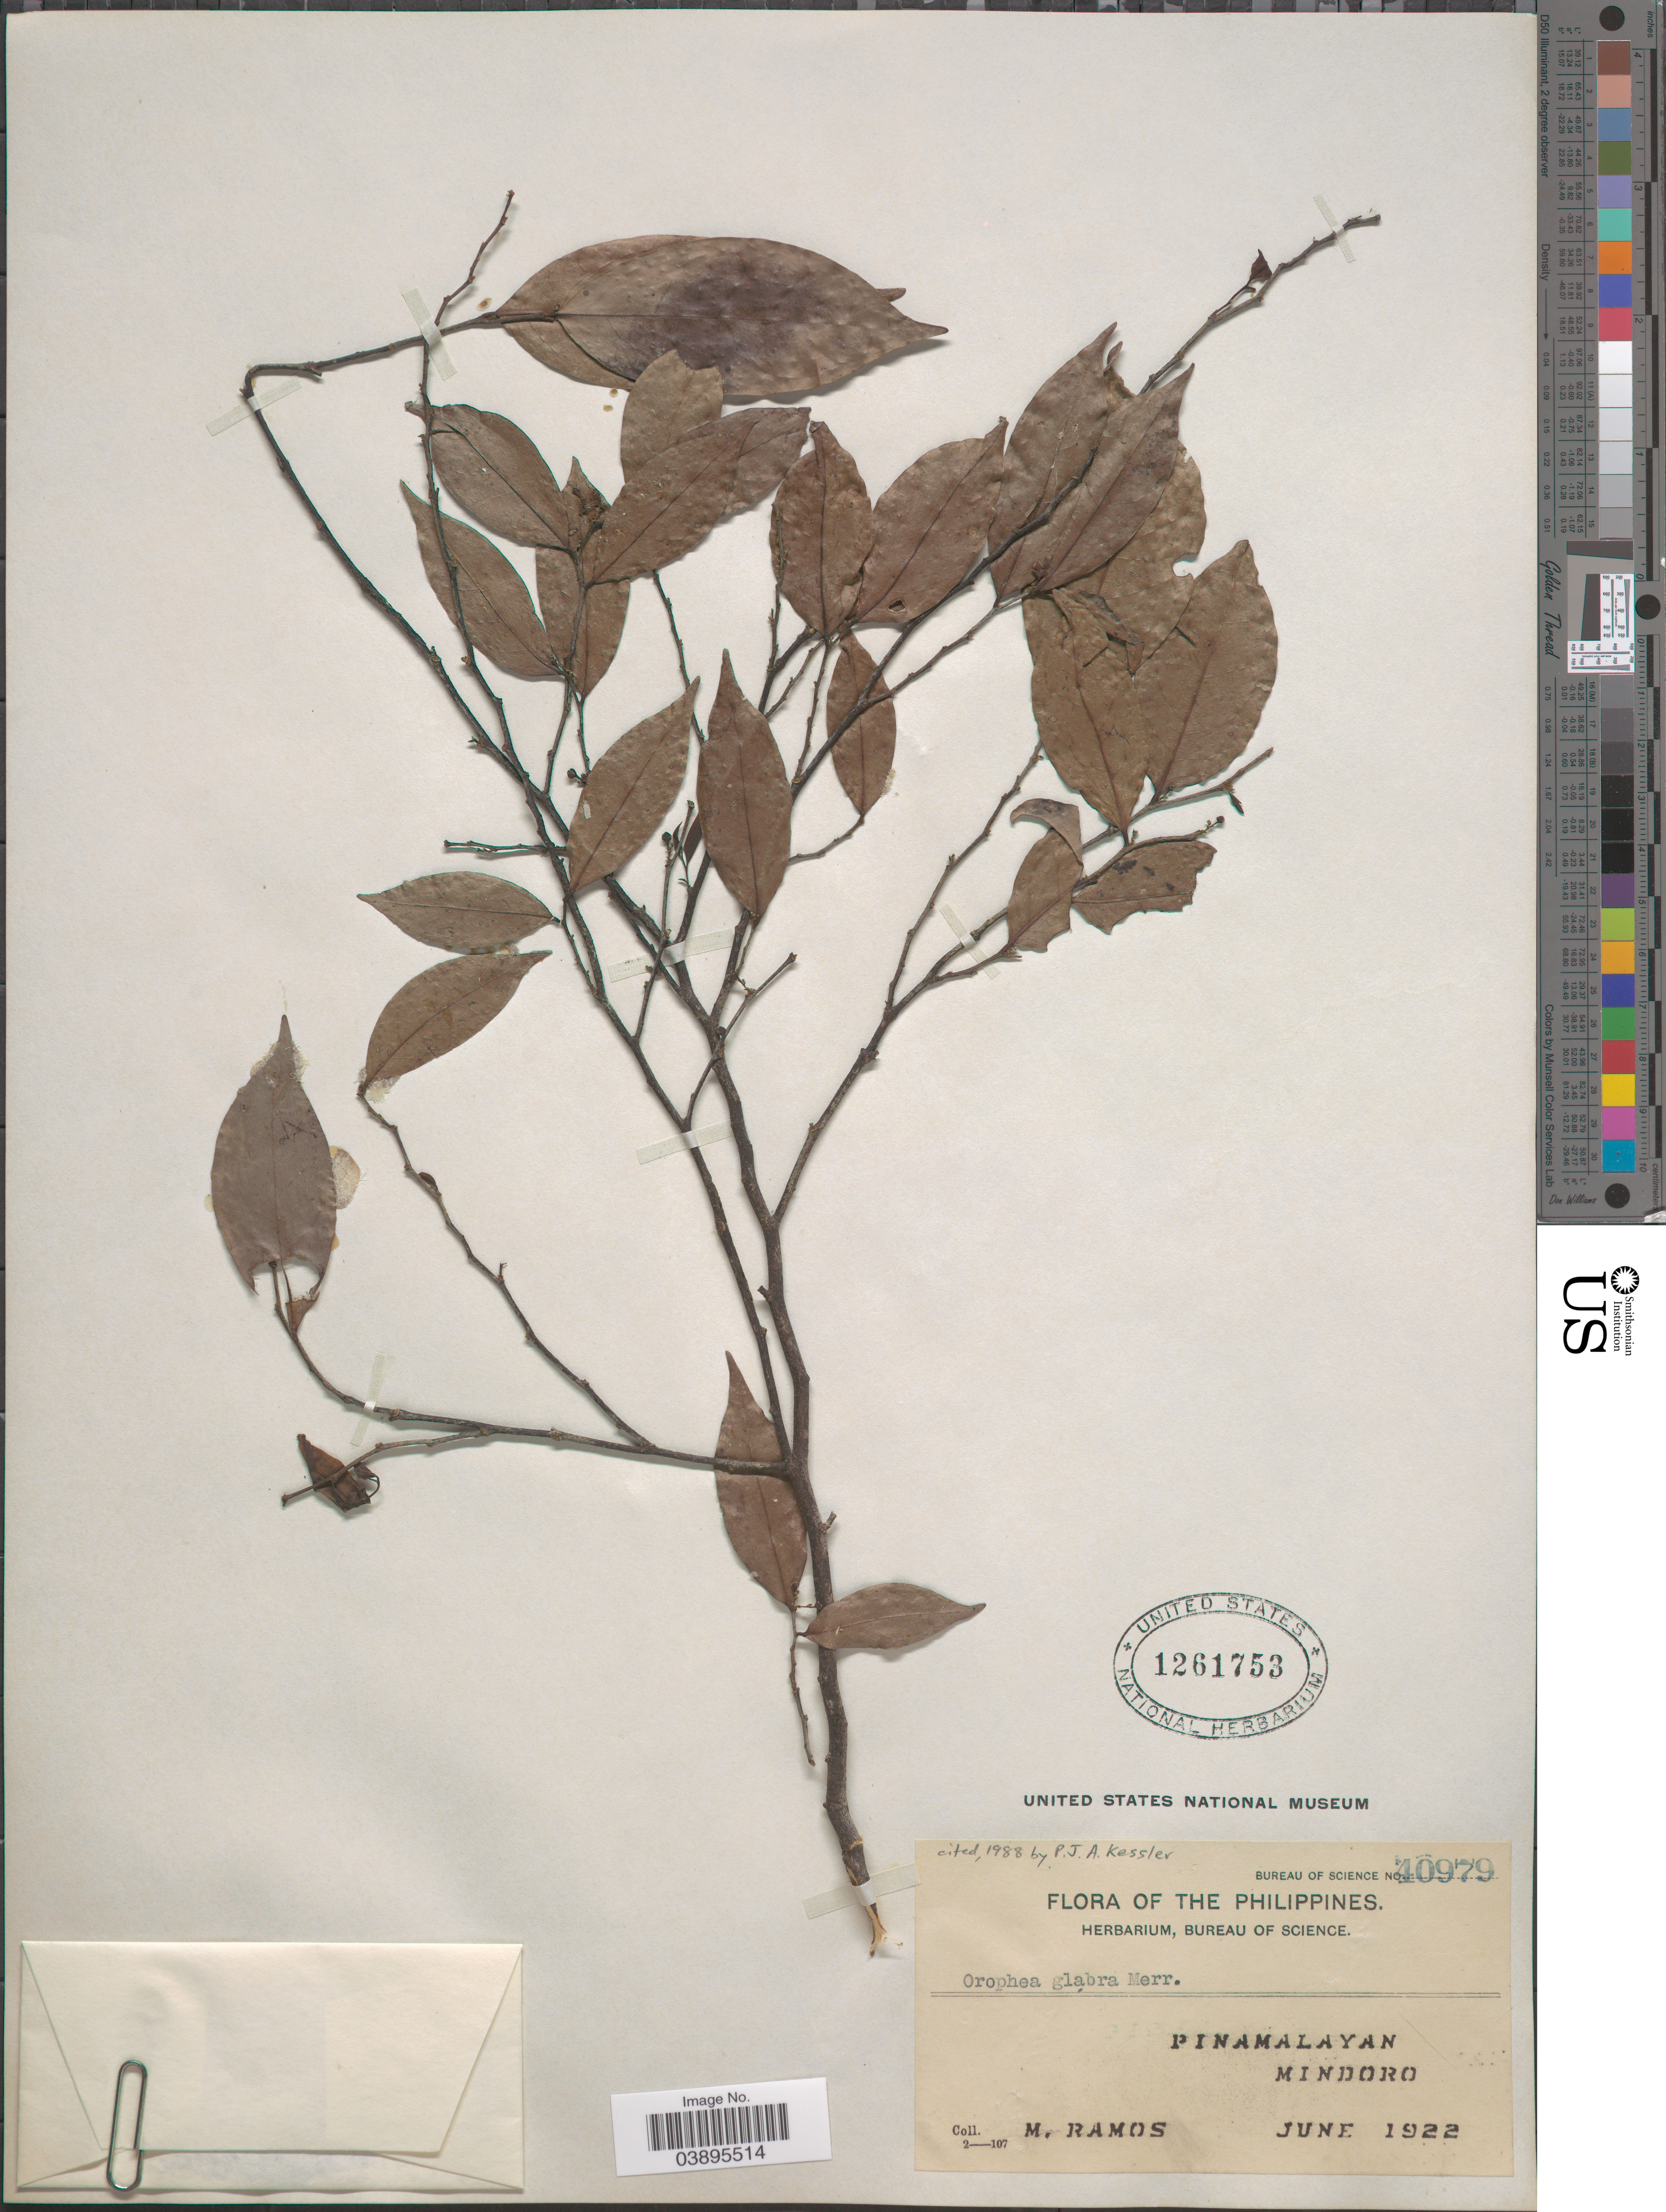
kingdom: Plantae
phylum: Tracheophyta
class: Magnoliopsida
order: Magnoliales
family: Annonaceae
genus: Orophea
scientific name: Orophea glabra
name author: Merr.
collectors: M. Ramos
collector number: Bureau of Science 40979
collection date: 1922-06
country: Philippines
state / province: Mimaropa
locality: Pinamalayan, Mindoro.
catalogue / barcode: US 1261753